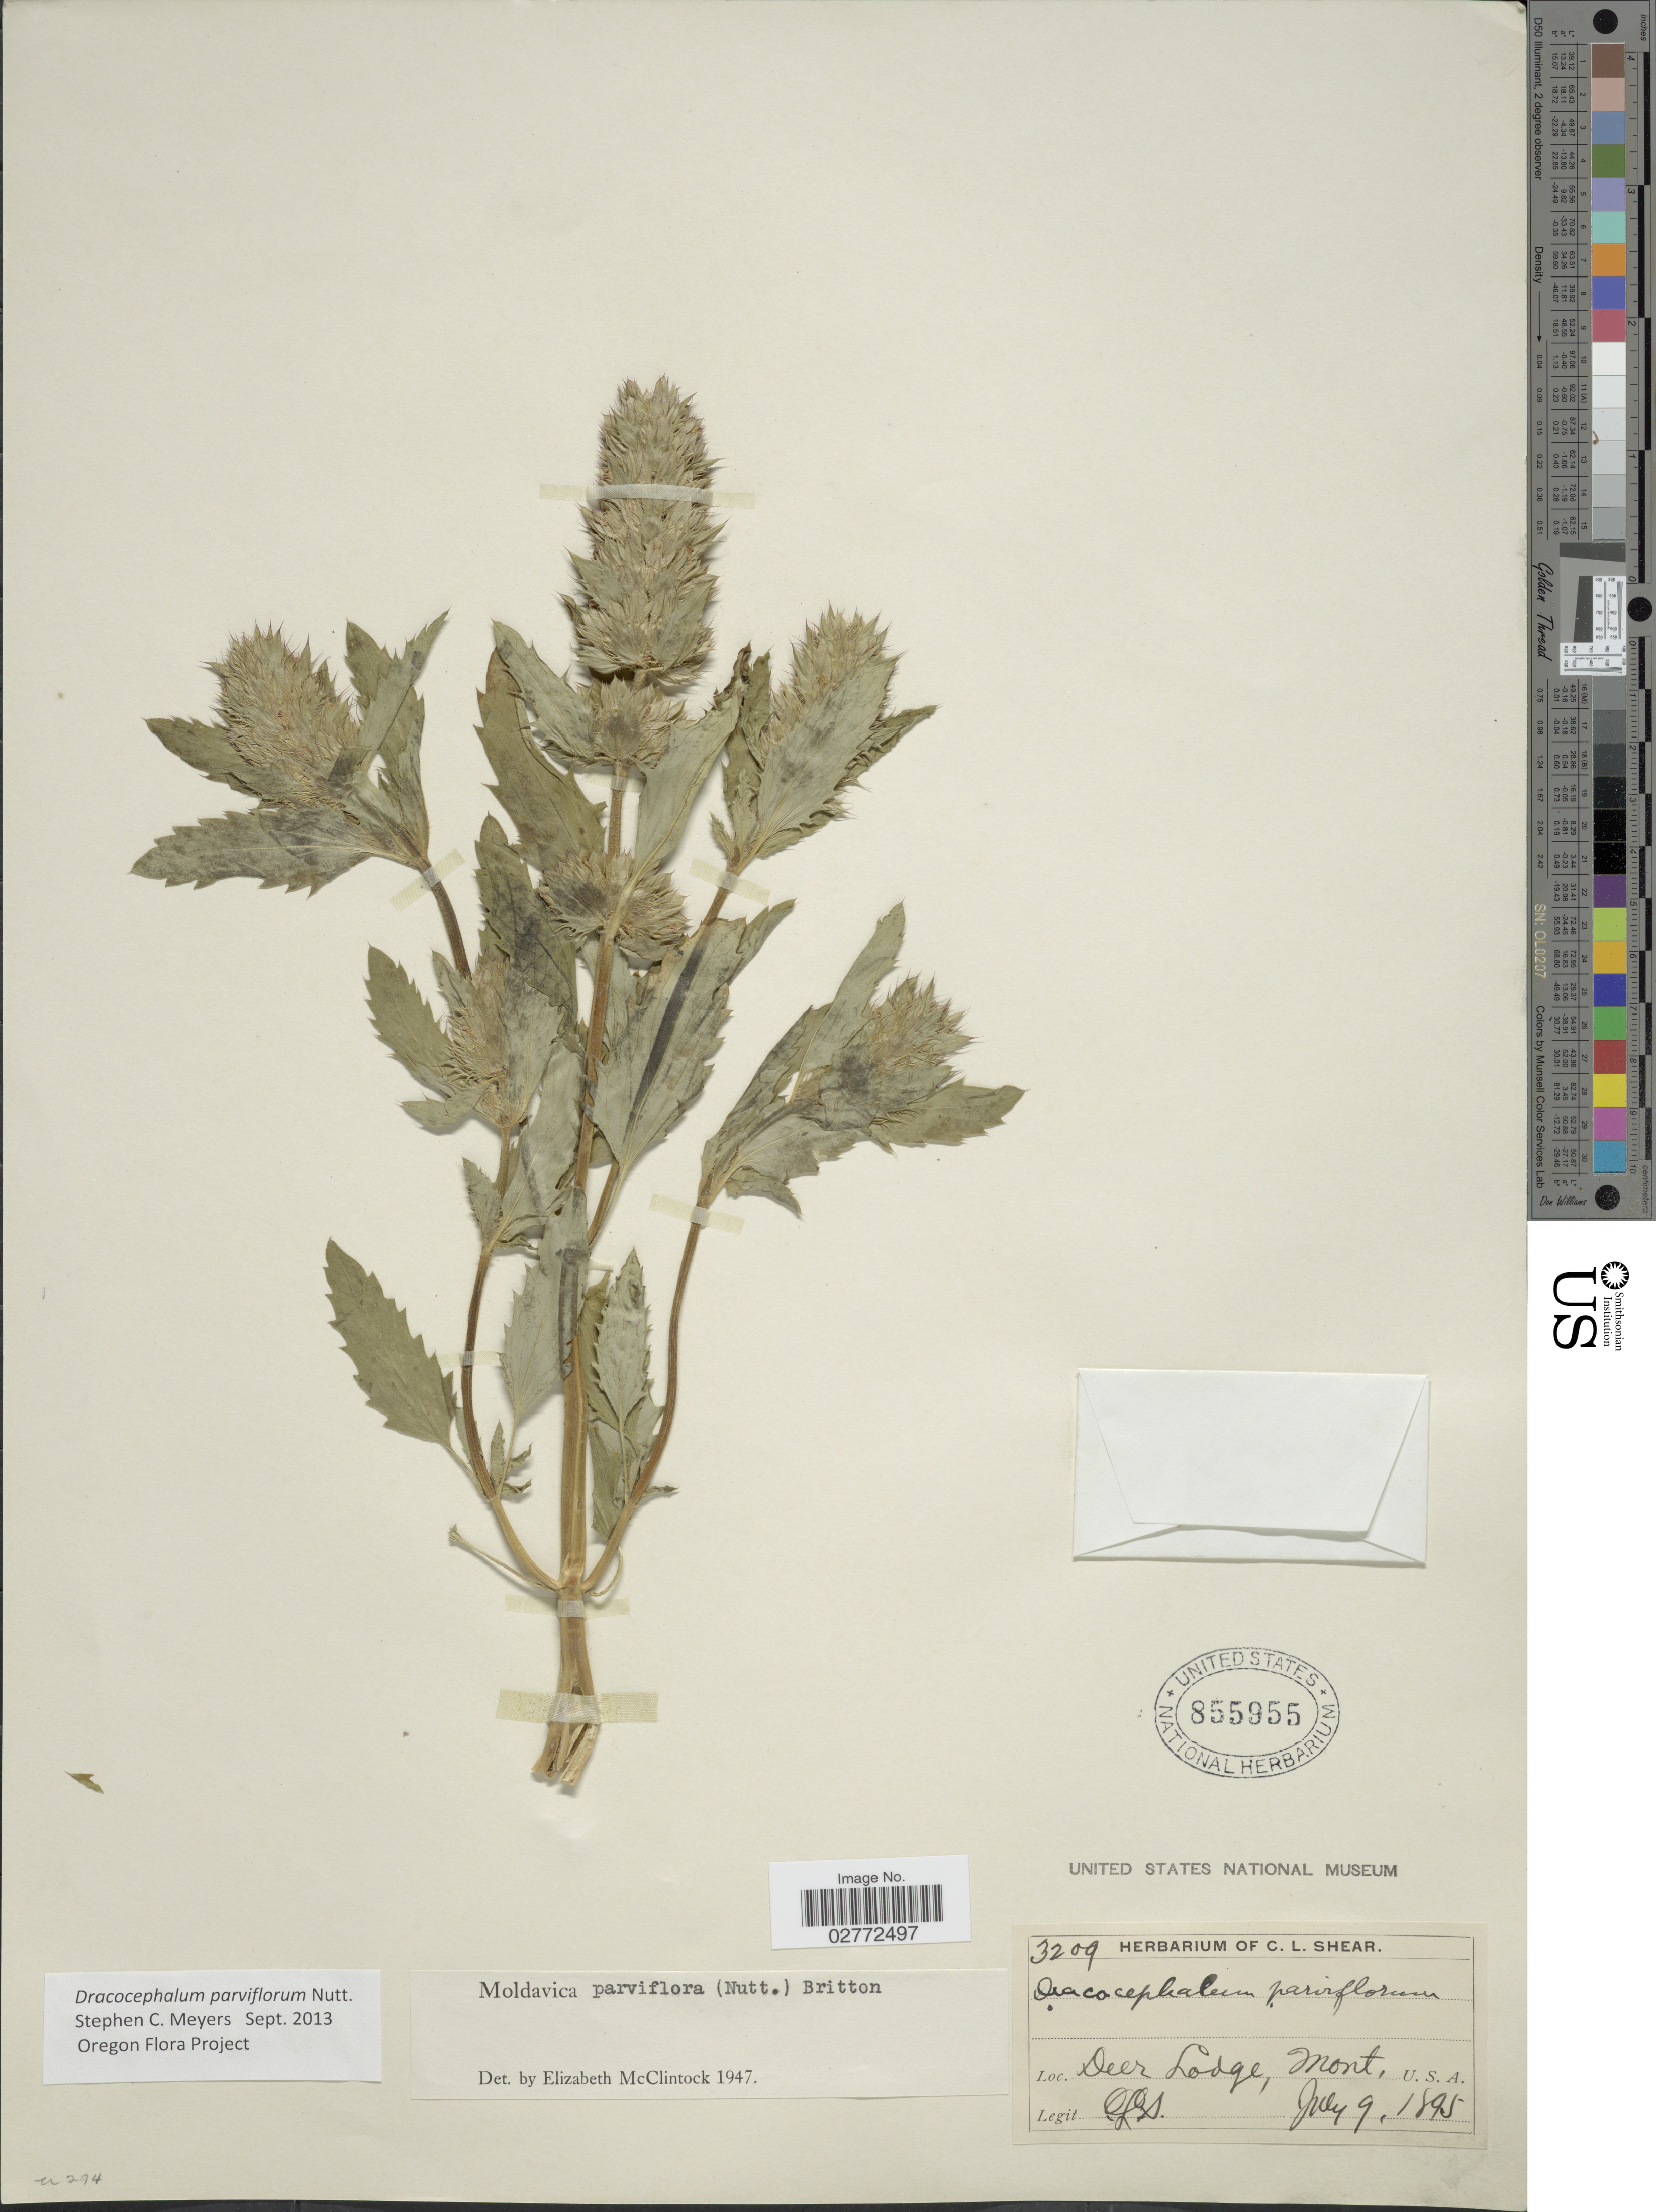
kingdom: Plantae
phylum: Tracheophyta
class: Magnoliopsida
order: Lamiales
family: Lamiaceae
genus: Dracocephalum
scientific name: Dracocephalum parviflorum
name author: Nutt.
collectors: C. L. Shear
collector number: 3209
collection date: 1895-07-09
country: United States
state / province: Montana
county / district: Powell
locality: Deer Lodge.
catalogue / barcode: US 855955